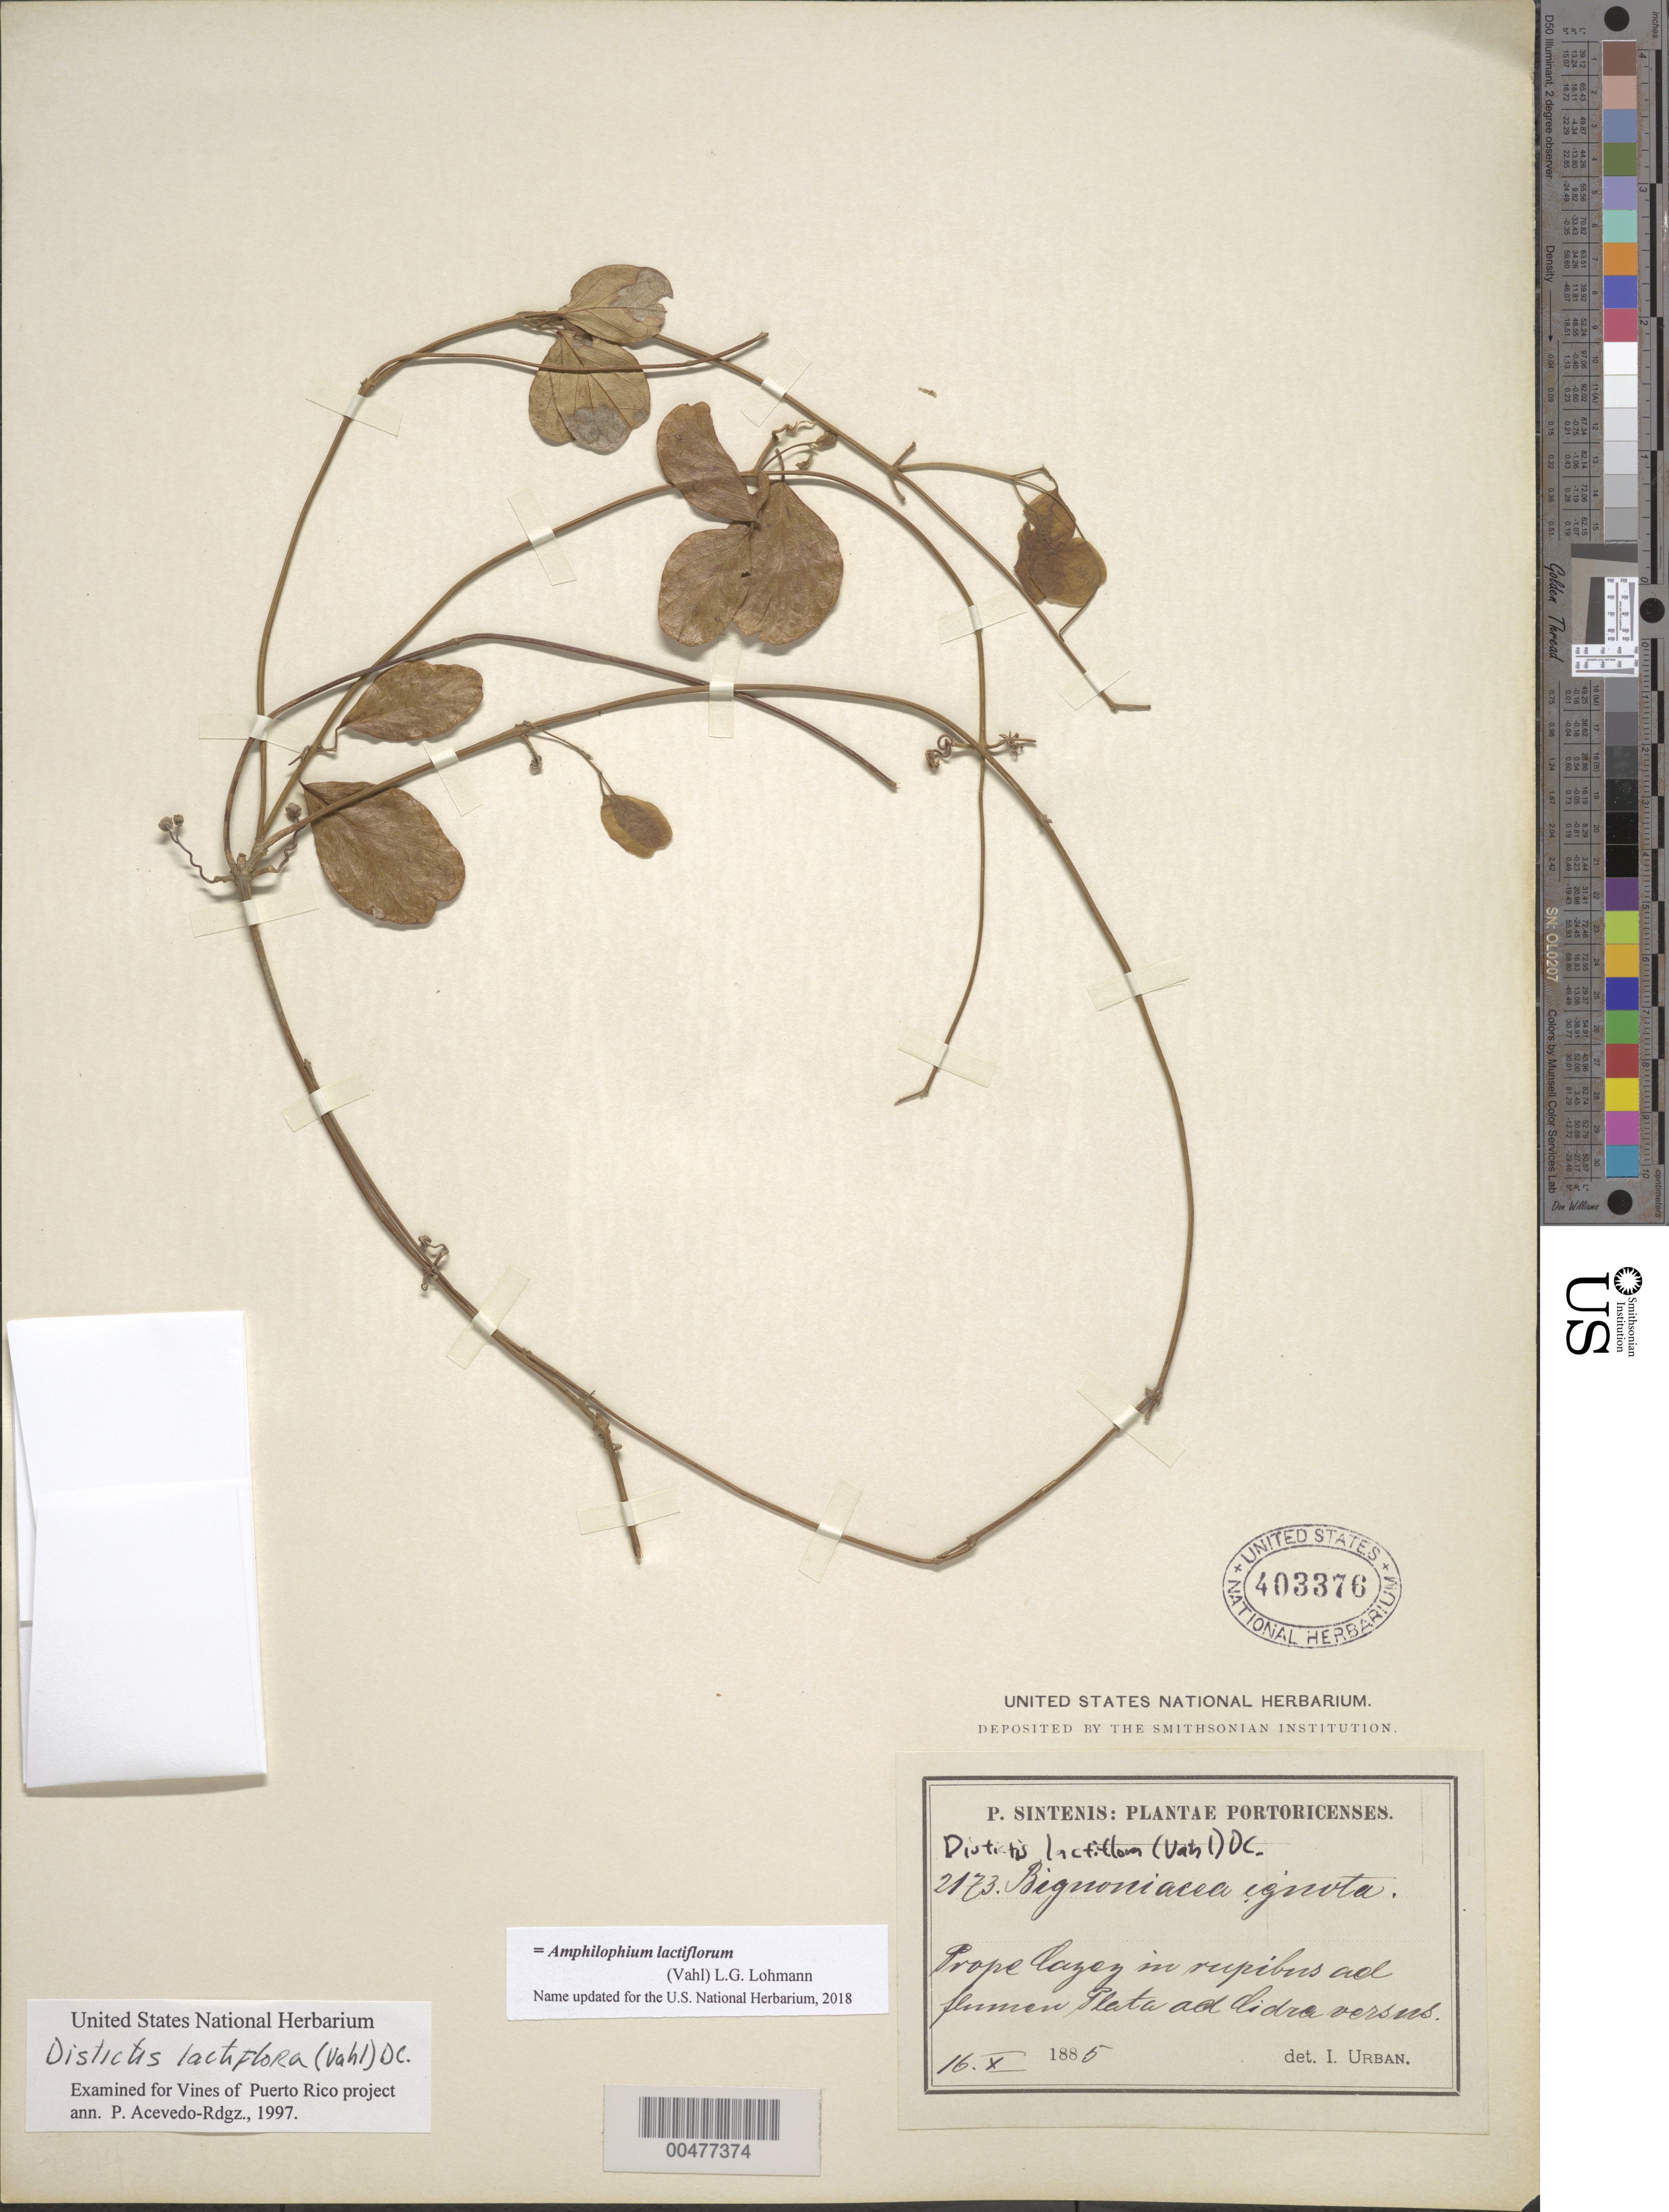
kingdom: Plantae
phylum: Tracheophyta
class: Magnoliopsida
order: Lamiales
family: Bignoniaceae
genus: Amphilophium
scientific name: Amphilophium lactiflorum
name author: (Vahl) L.G. Lohmann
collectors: P. Sintenis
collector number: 2173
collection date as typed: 16 Oct 1885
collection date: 1885-10-16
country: Puerto Rico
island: Greater Antilles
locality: Prope Cayey. In rupibus ad flumen Plata ad didra versus.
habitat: In rupibus ad flumen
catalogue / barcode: US 403376